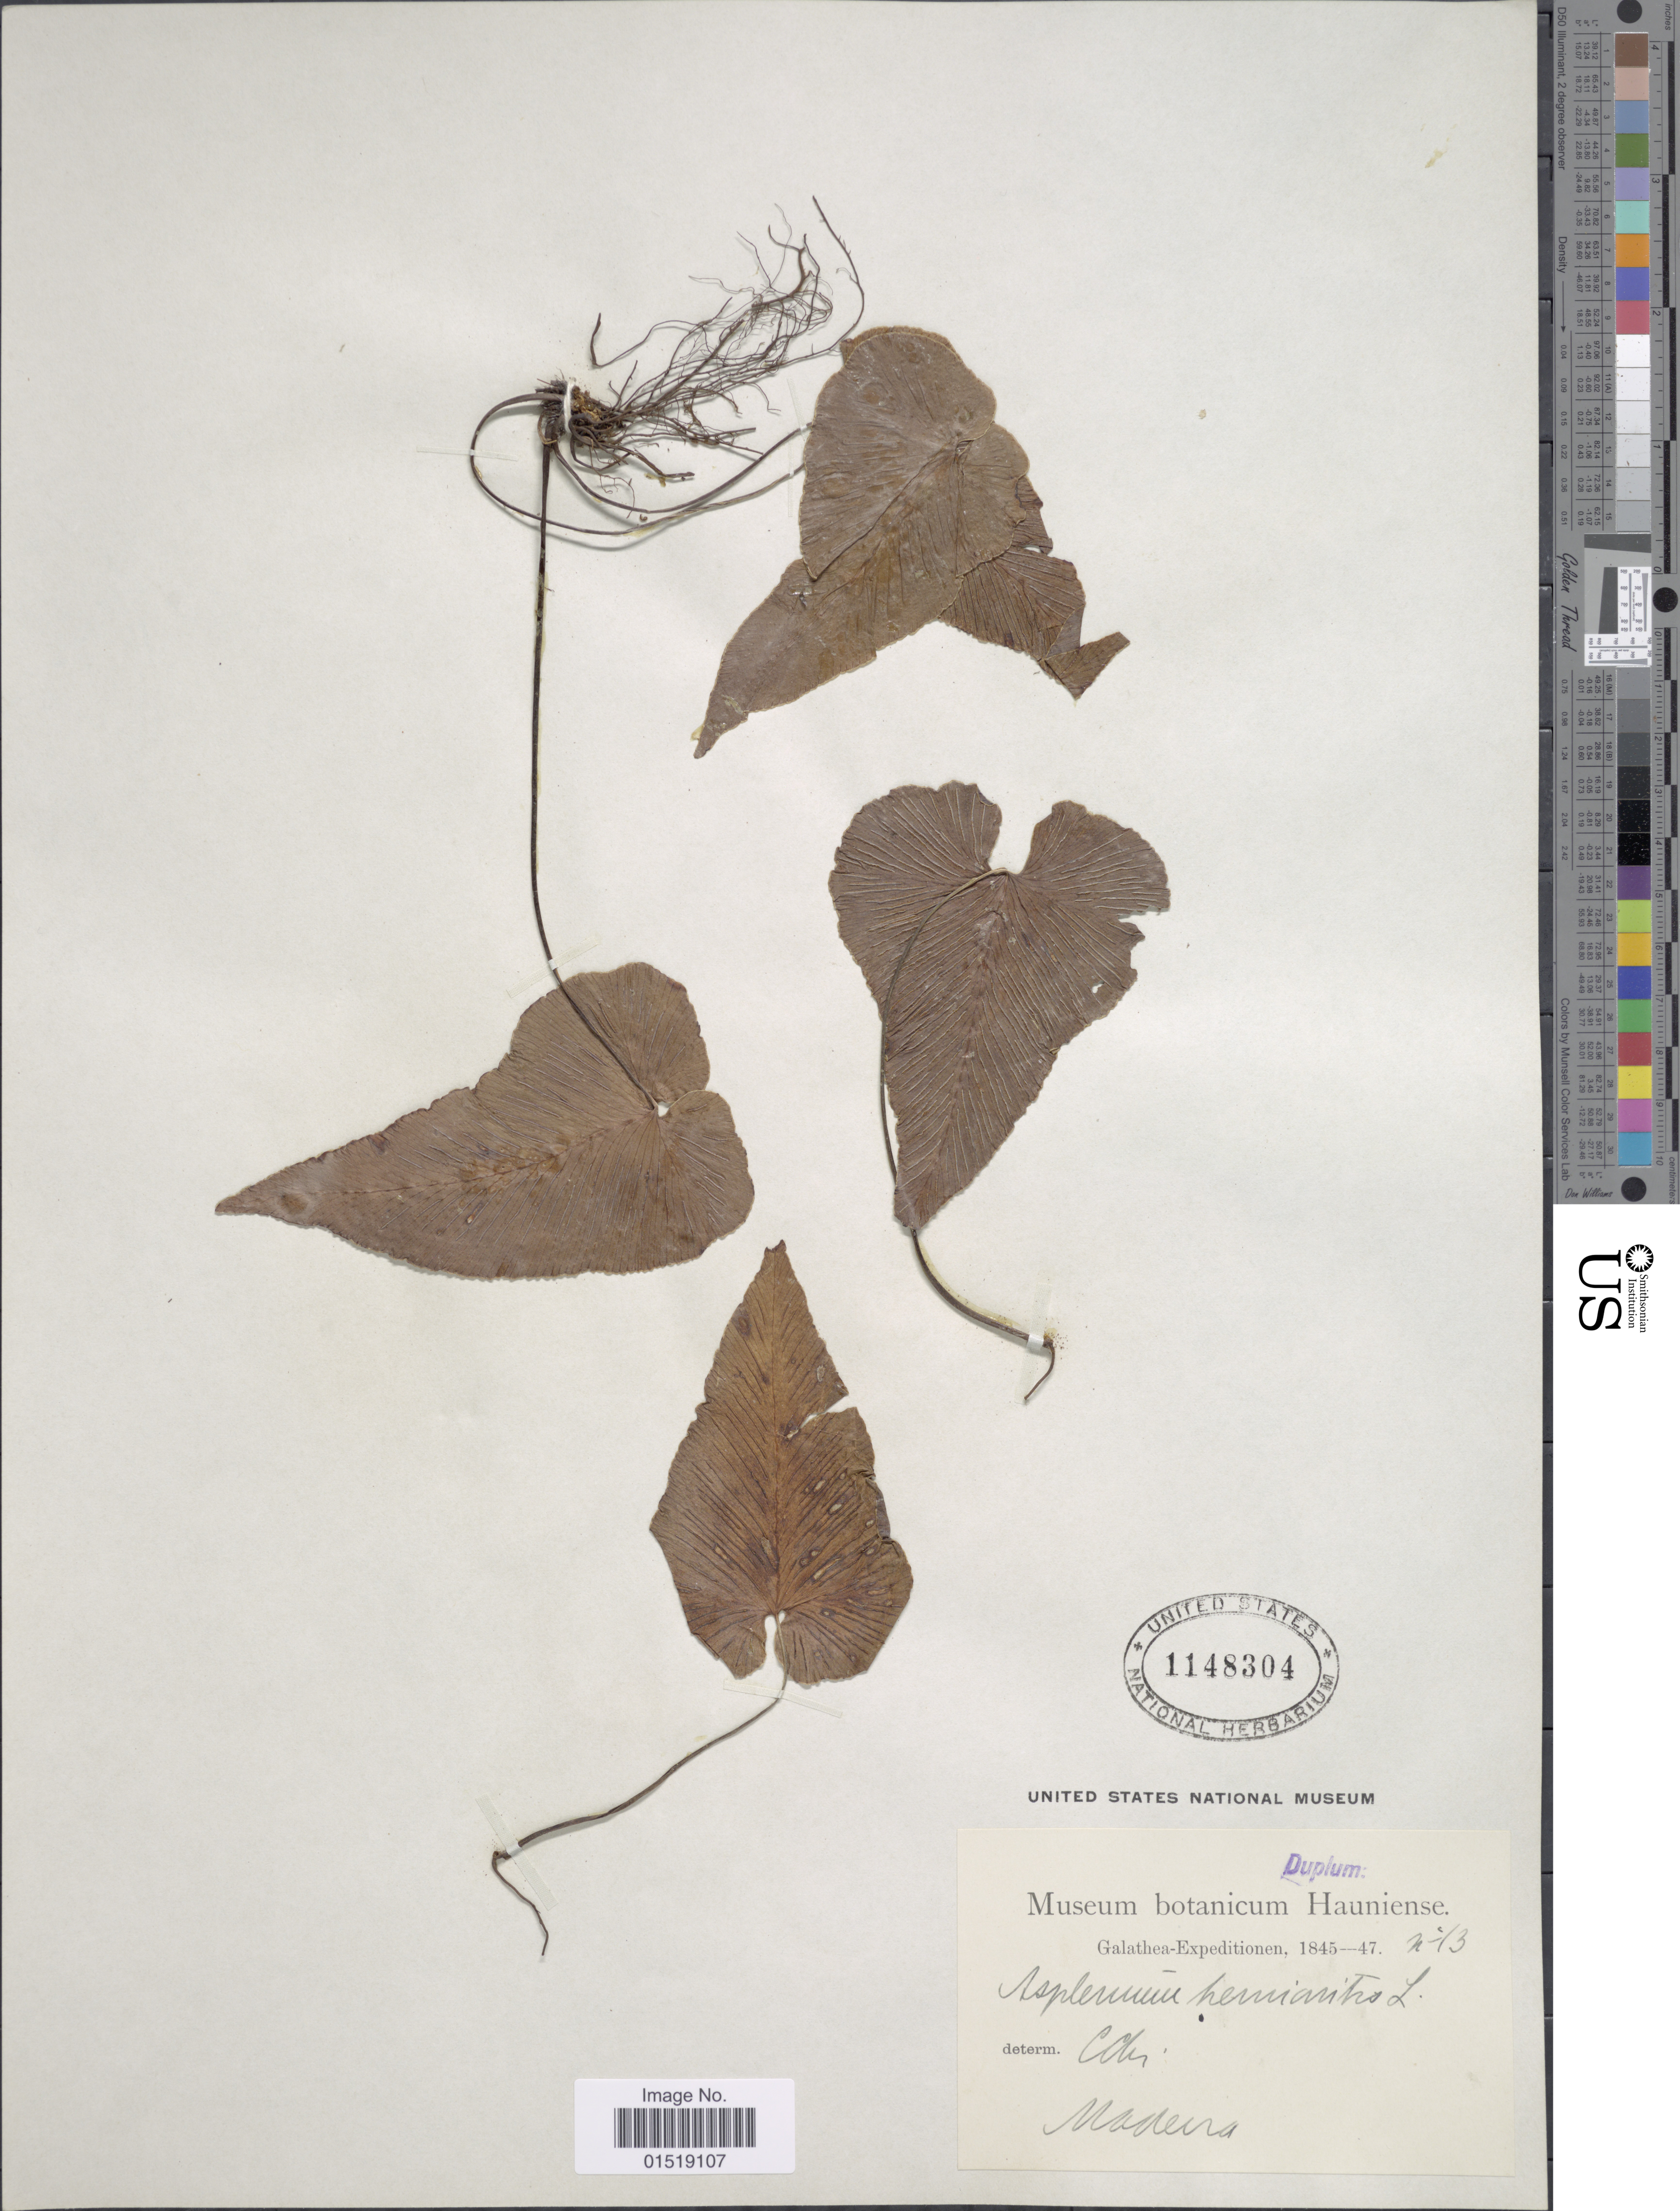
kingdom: Plantae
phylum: Tracheophyta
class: Polypodiopsida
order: Polypodiales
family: Aspleniaceae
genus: Asplenium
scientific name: Asplenium hemionitis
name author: L.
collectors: Galathea Expedition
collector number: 13*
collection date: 1845/1847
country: Portugal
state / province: Madeira (Aut. Reg.)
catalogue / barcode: US 1148304